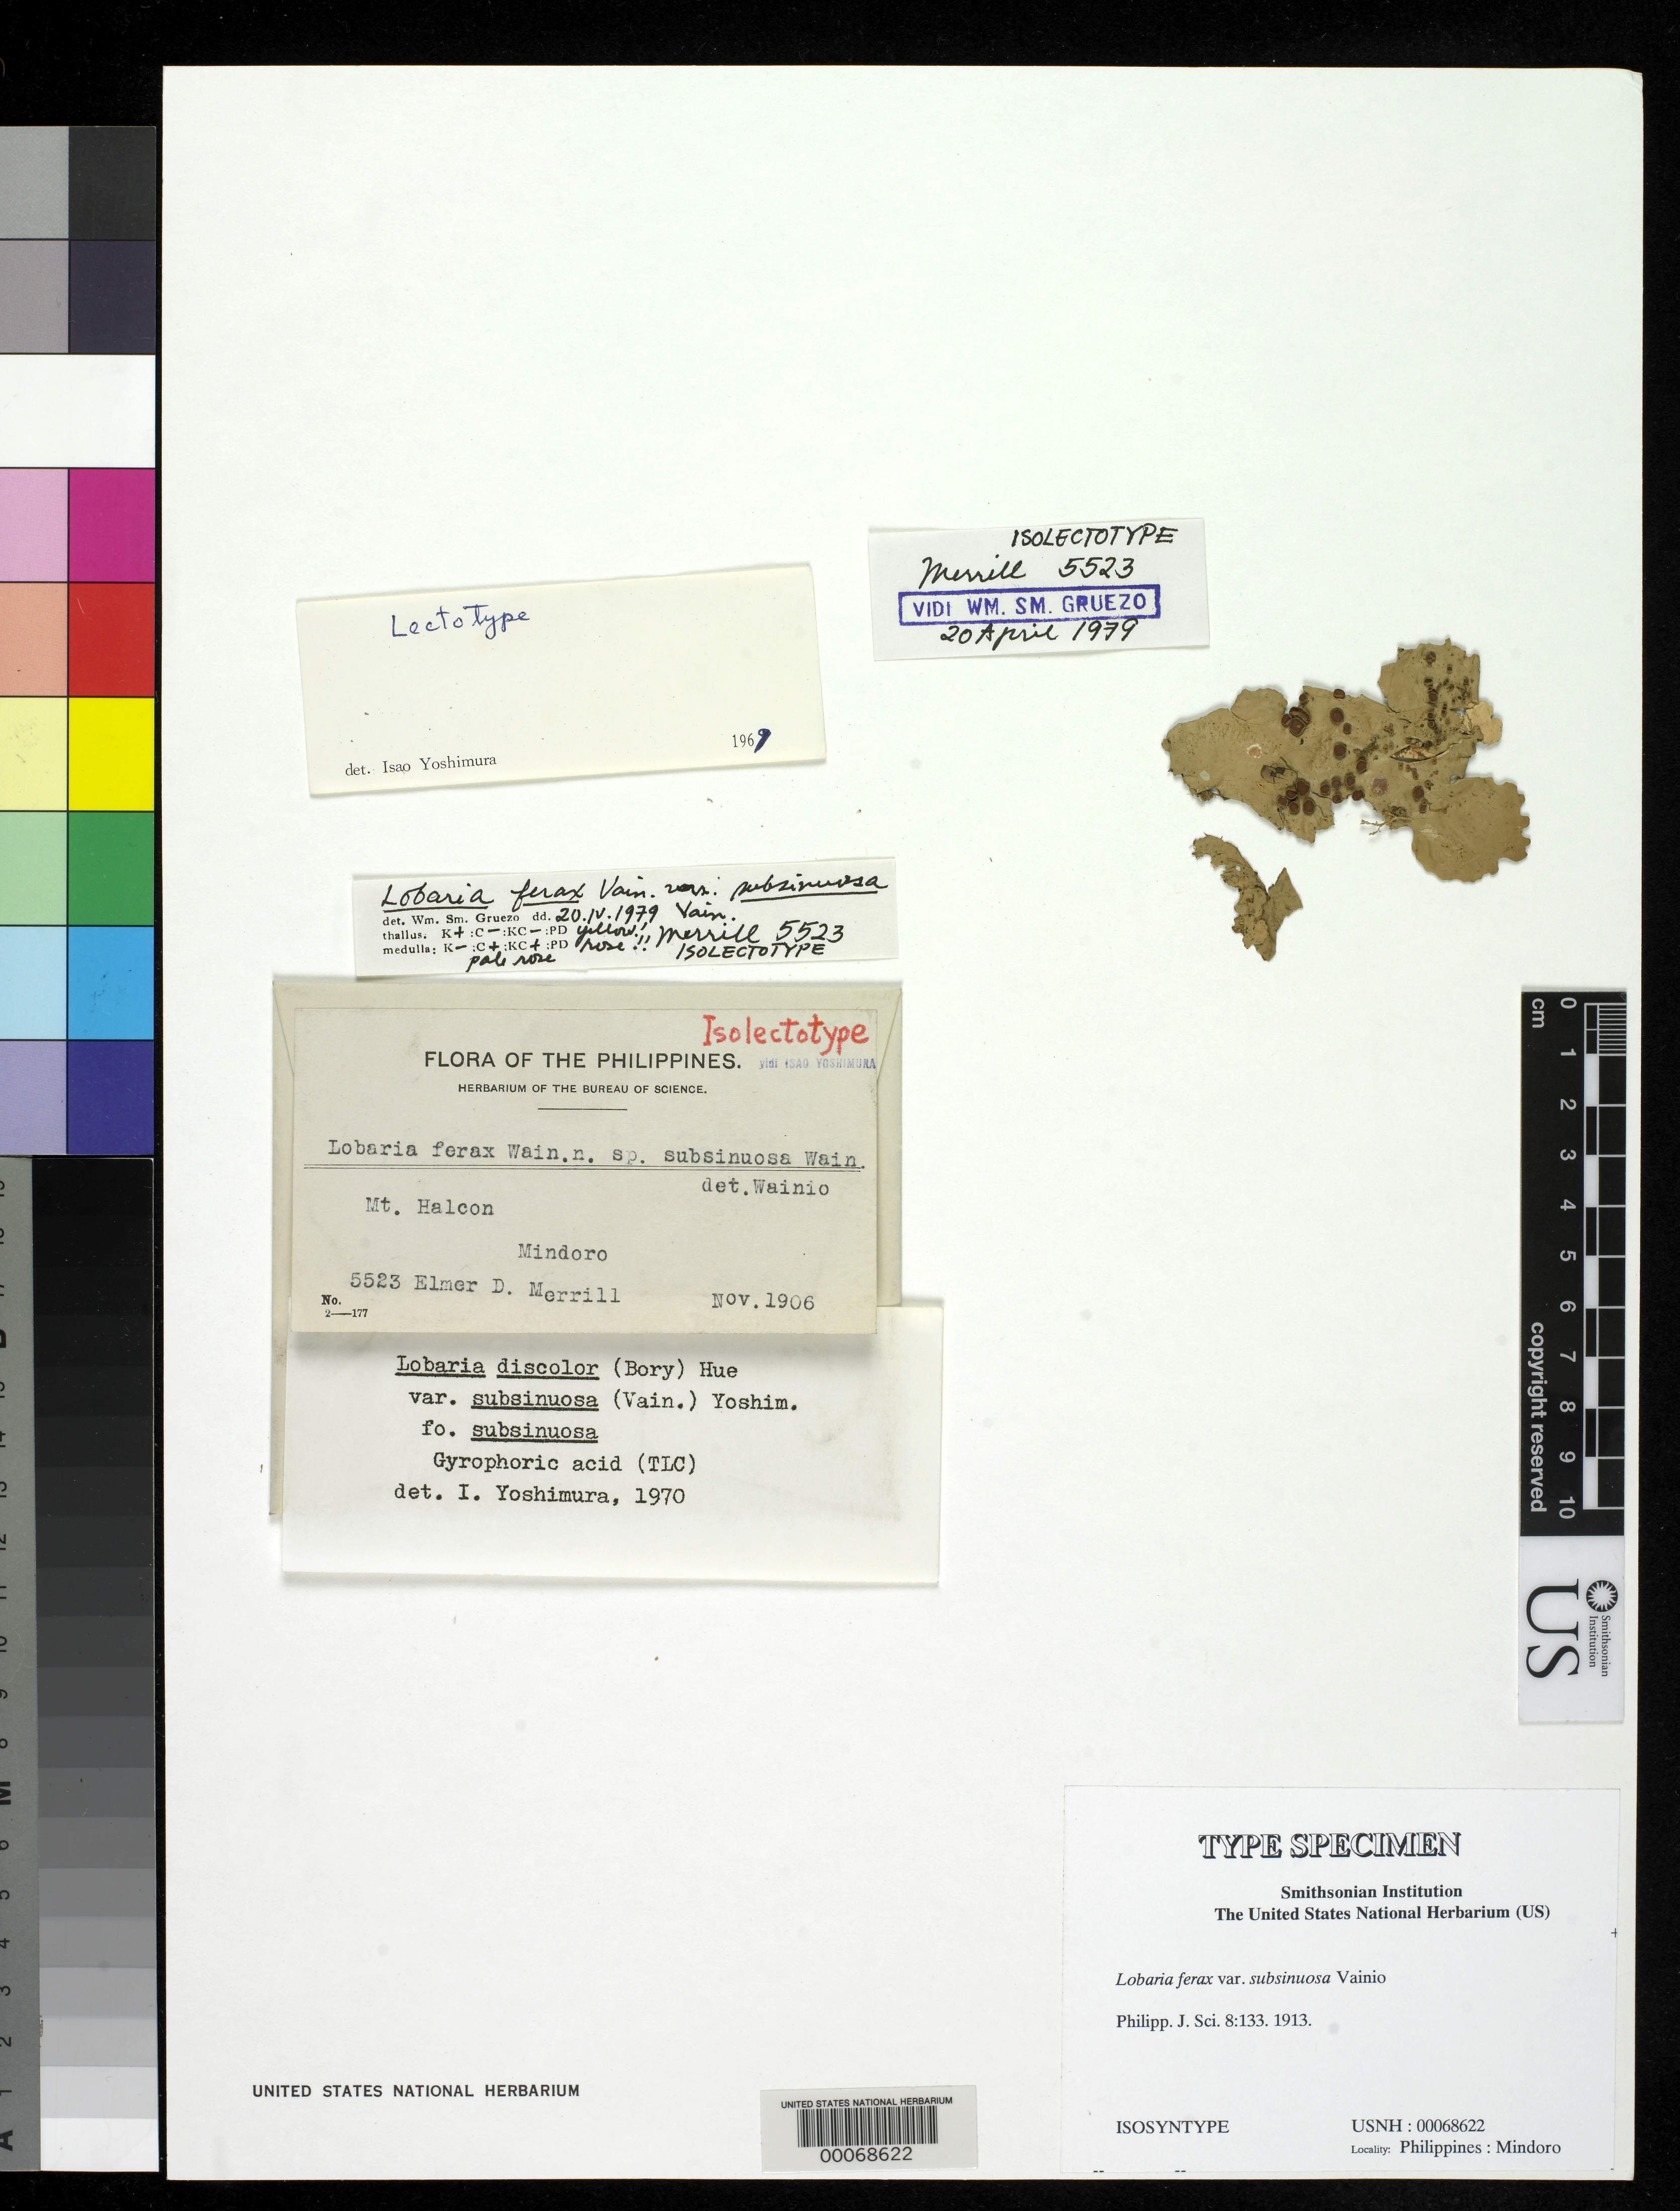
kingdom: Fungi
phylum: Ascomycota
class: Lecanoromycetes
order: Peltigerales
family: Lobariaceae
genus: Lobaria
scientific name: Lobaria ferax var. subsinuosa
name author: Vain.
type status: Isosyntype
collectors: E. D. Merrill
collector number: Bur. Sci. 5523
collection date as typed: Nov 1906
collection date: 1906-11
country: Philippines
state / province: Mimaropa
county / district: Mindoro Oriental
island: Mindoro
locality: Mt. Halcon.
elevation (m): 1800